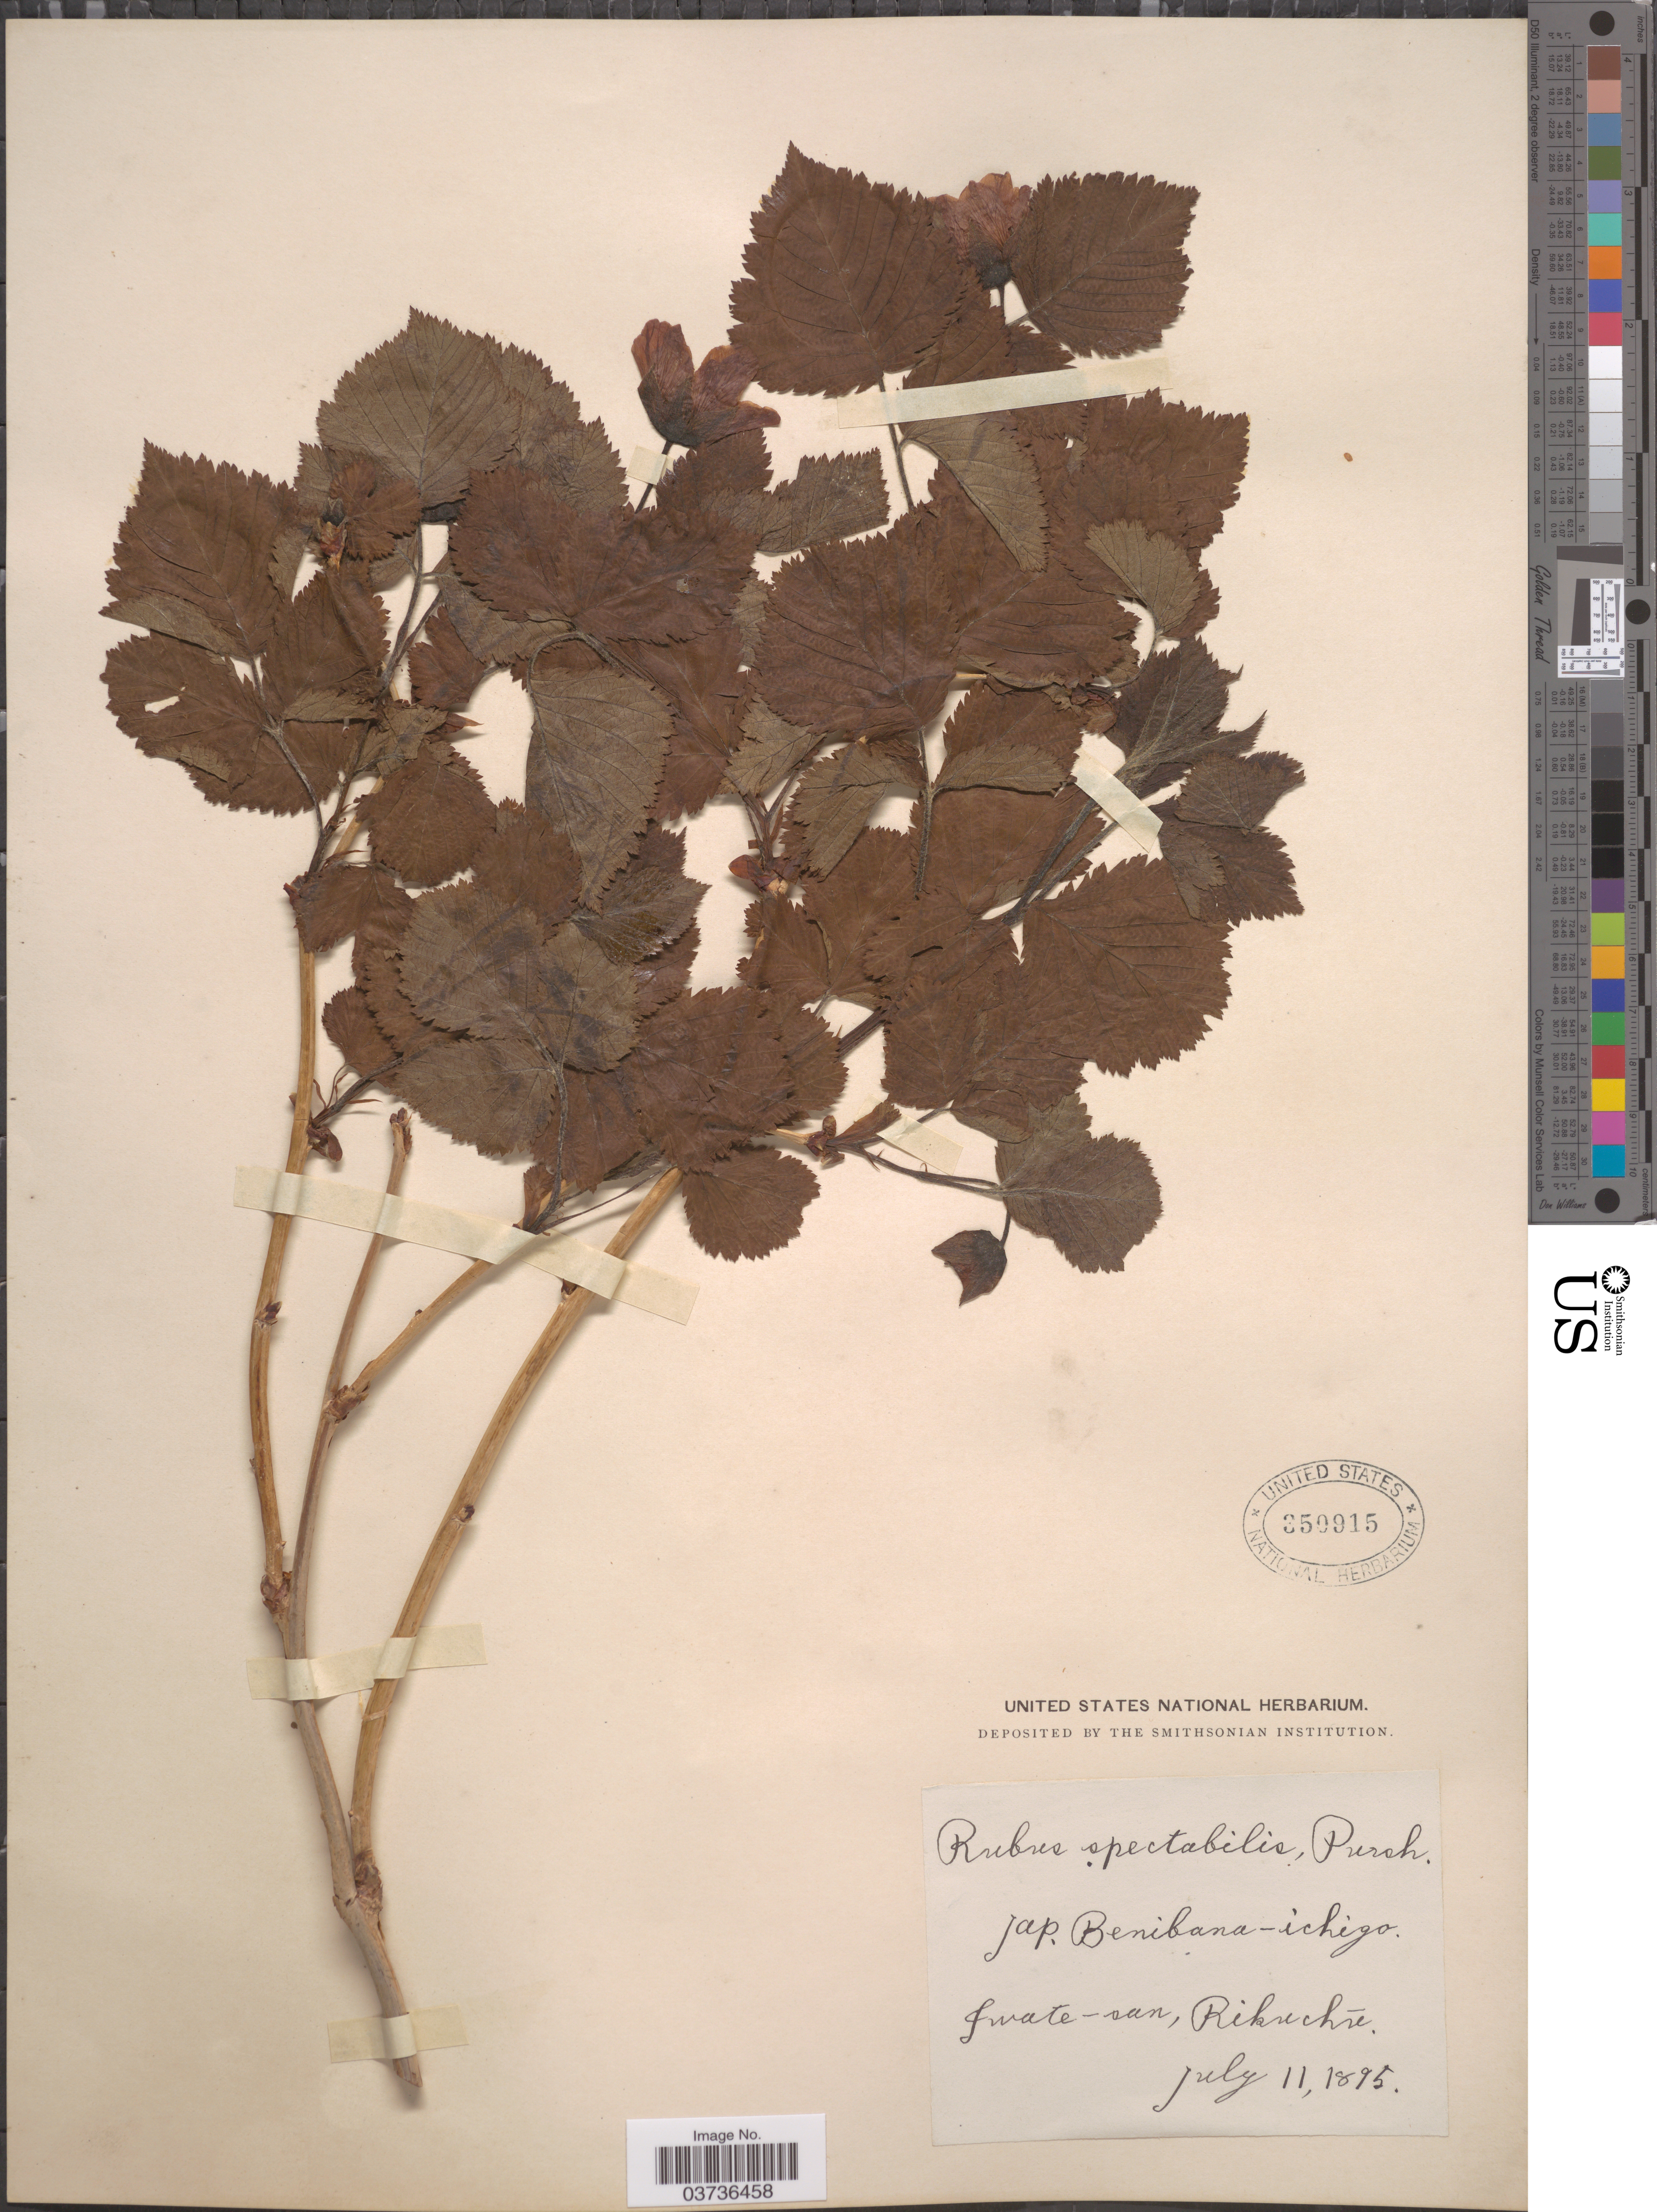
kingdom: Plantae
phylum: Tracheophyta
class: Magnoliopsida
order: Rosales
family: Rosaceae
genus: Rubus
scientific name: Rubus spectabilis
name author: Pursh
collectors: ex herb. United States National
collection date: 1895-07-11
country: Japan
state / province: Iwate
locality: Iwate-san, Rikuchū.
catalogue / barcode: US 350915